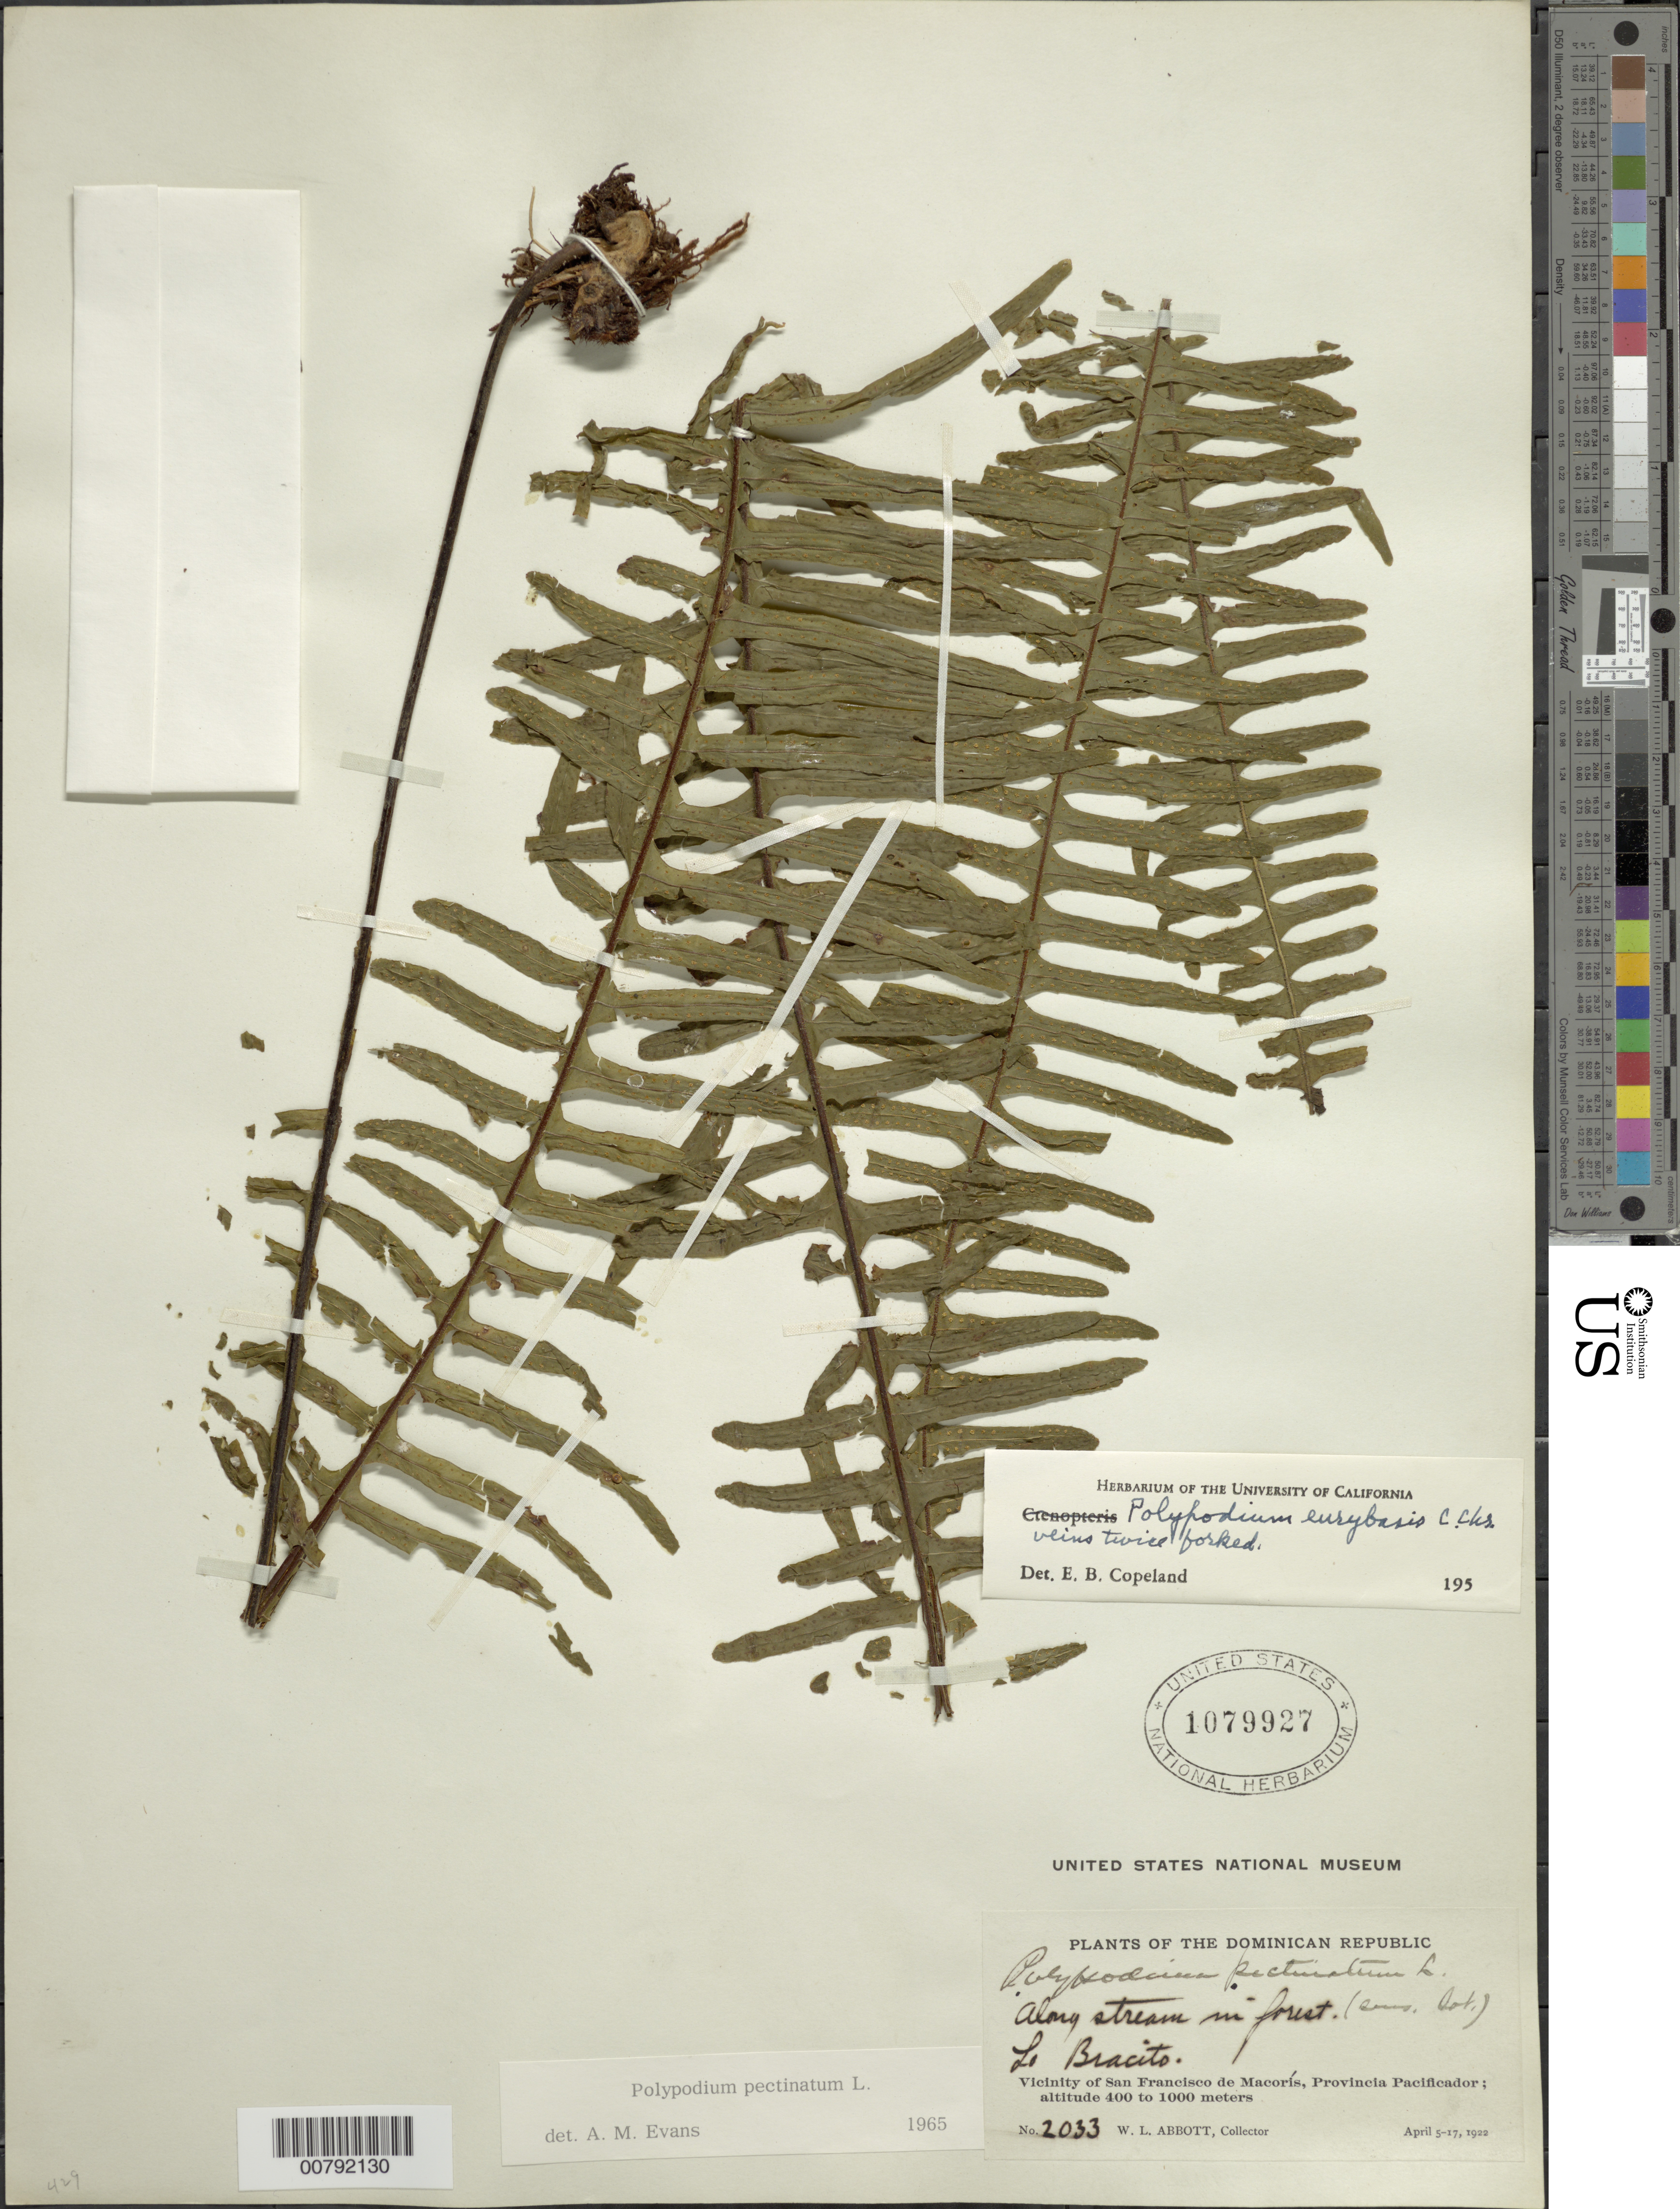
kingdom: Plantae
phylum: Tracheophyta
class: Polypodiopsida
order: Polypodiales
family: Polypodiaceae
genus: Pecluma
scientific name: Pecluma pectinata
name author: (L.) M.G. Price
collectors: W. L. Abbott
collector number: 2033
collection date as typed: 05 Apr 1922 to 17 Apr 1922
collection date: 1922-04-05/1922-04-17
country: Dominican Republic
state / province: Duarte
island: Hispaniola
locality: San Francisco de Macorís; La Bracito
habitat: Along stream in forest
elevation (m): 400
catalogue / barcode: US 1079927